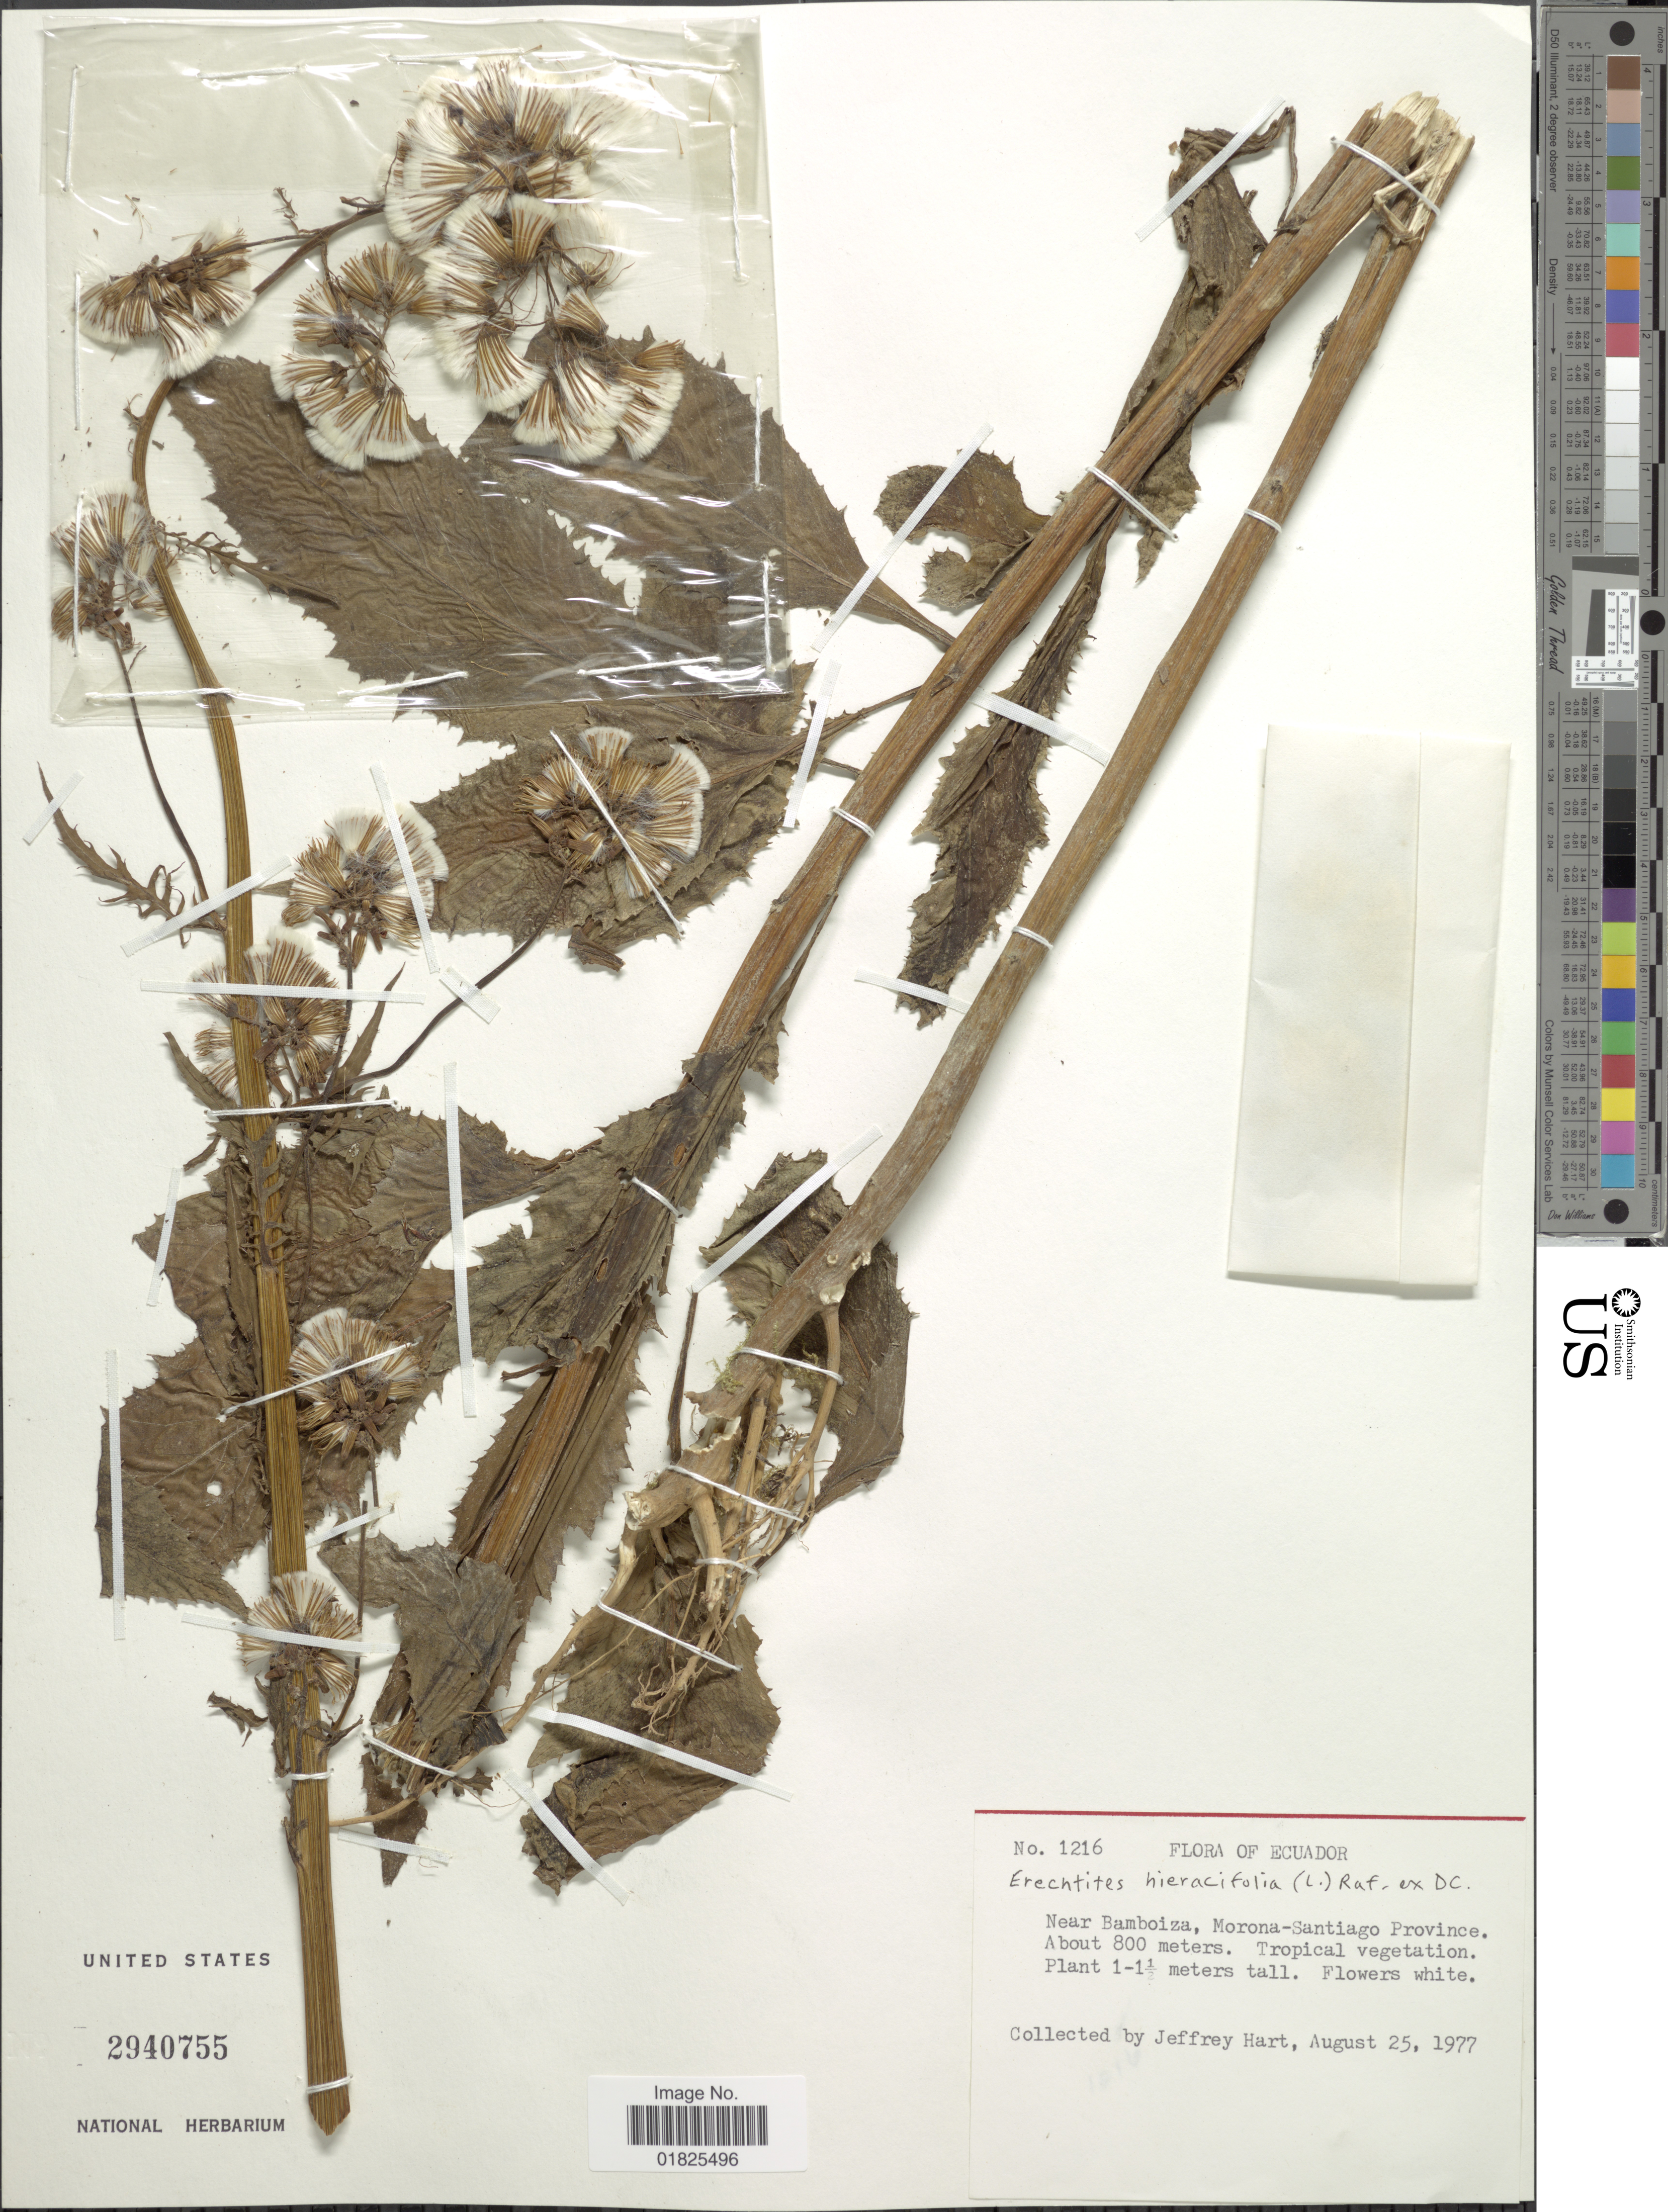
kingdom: Plantae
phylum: Tracheophyta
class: Magnoliopsida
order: Asterales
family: Asteraceae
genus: Erechtites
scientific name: Erechtites hieraciifolius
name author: (L.) Raf. ex DC.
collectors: J. A. Hart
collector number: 1216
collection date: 1977-08-25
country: Ecuador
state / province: Morona-Santiago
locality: Near Bamboiza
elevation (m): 800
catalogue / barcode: US 2940755